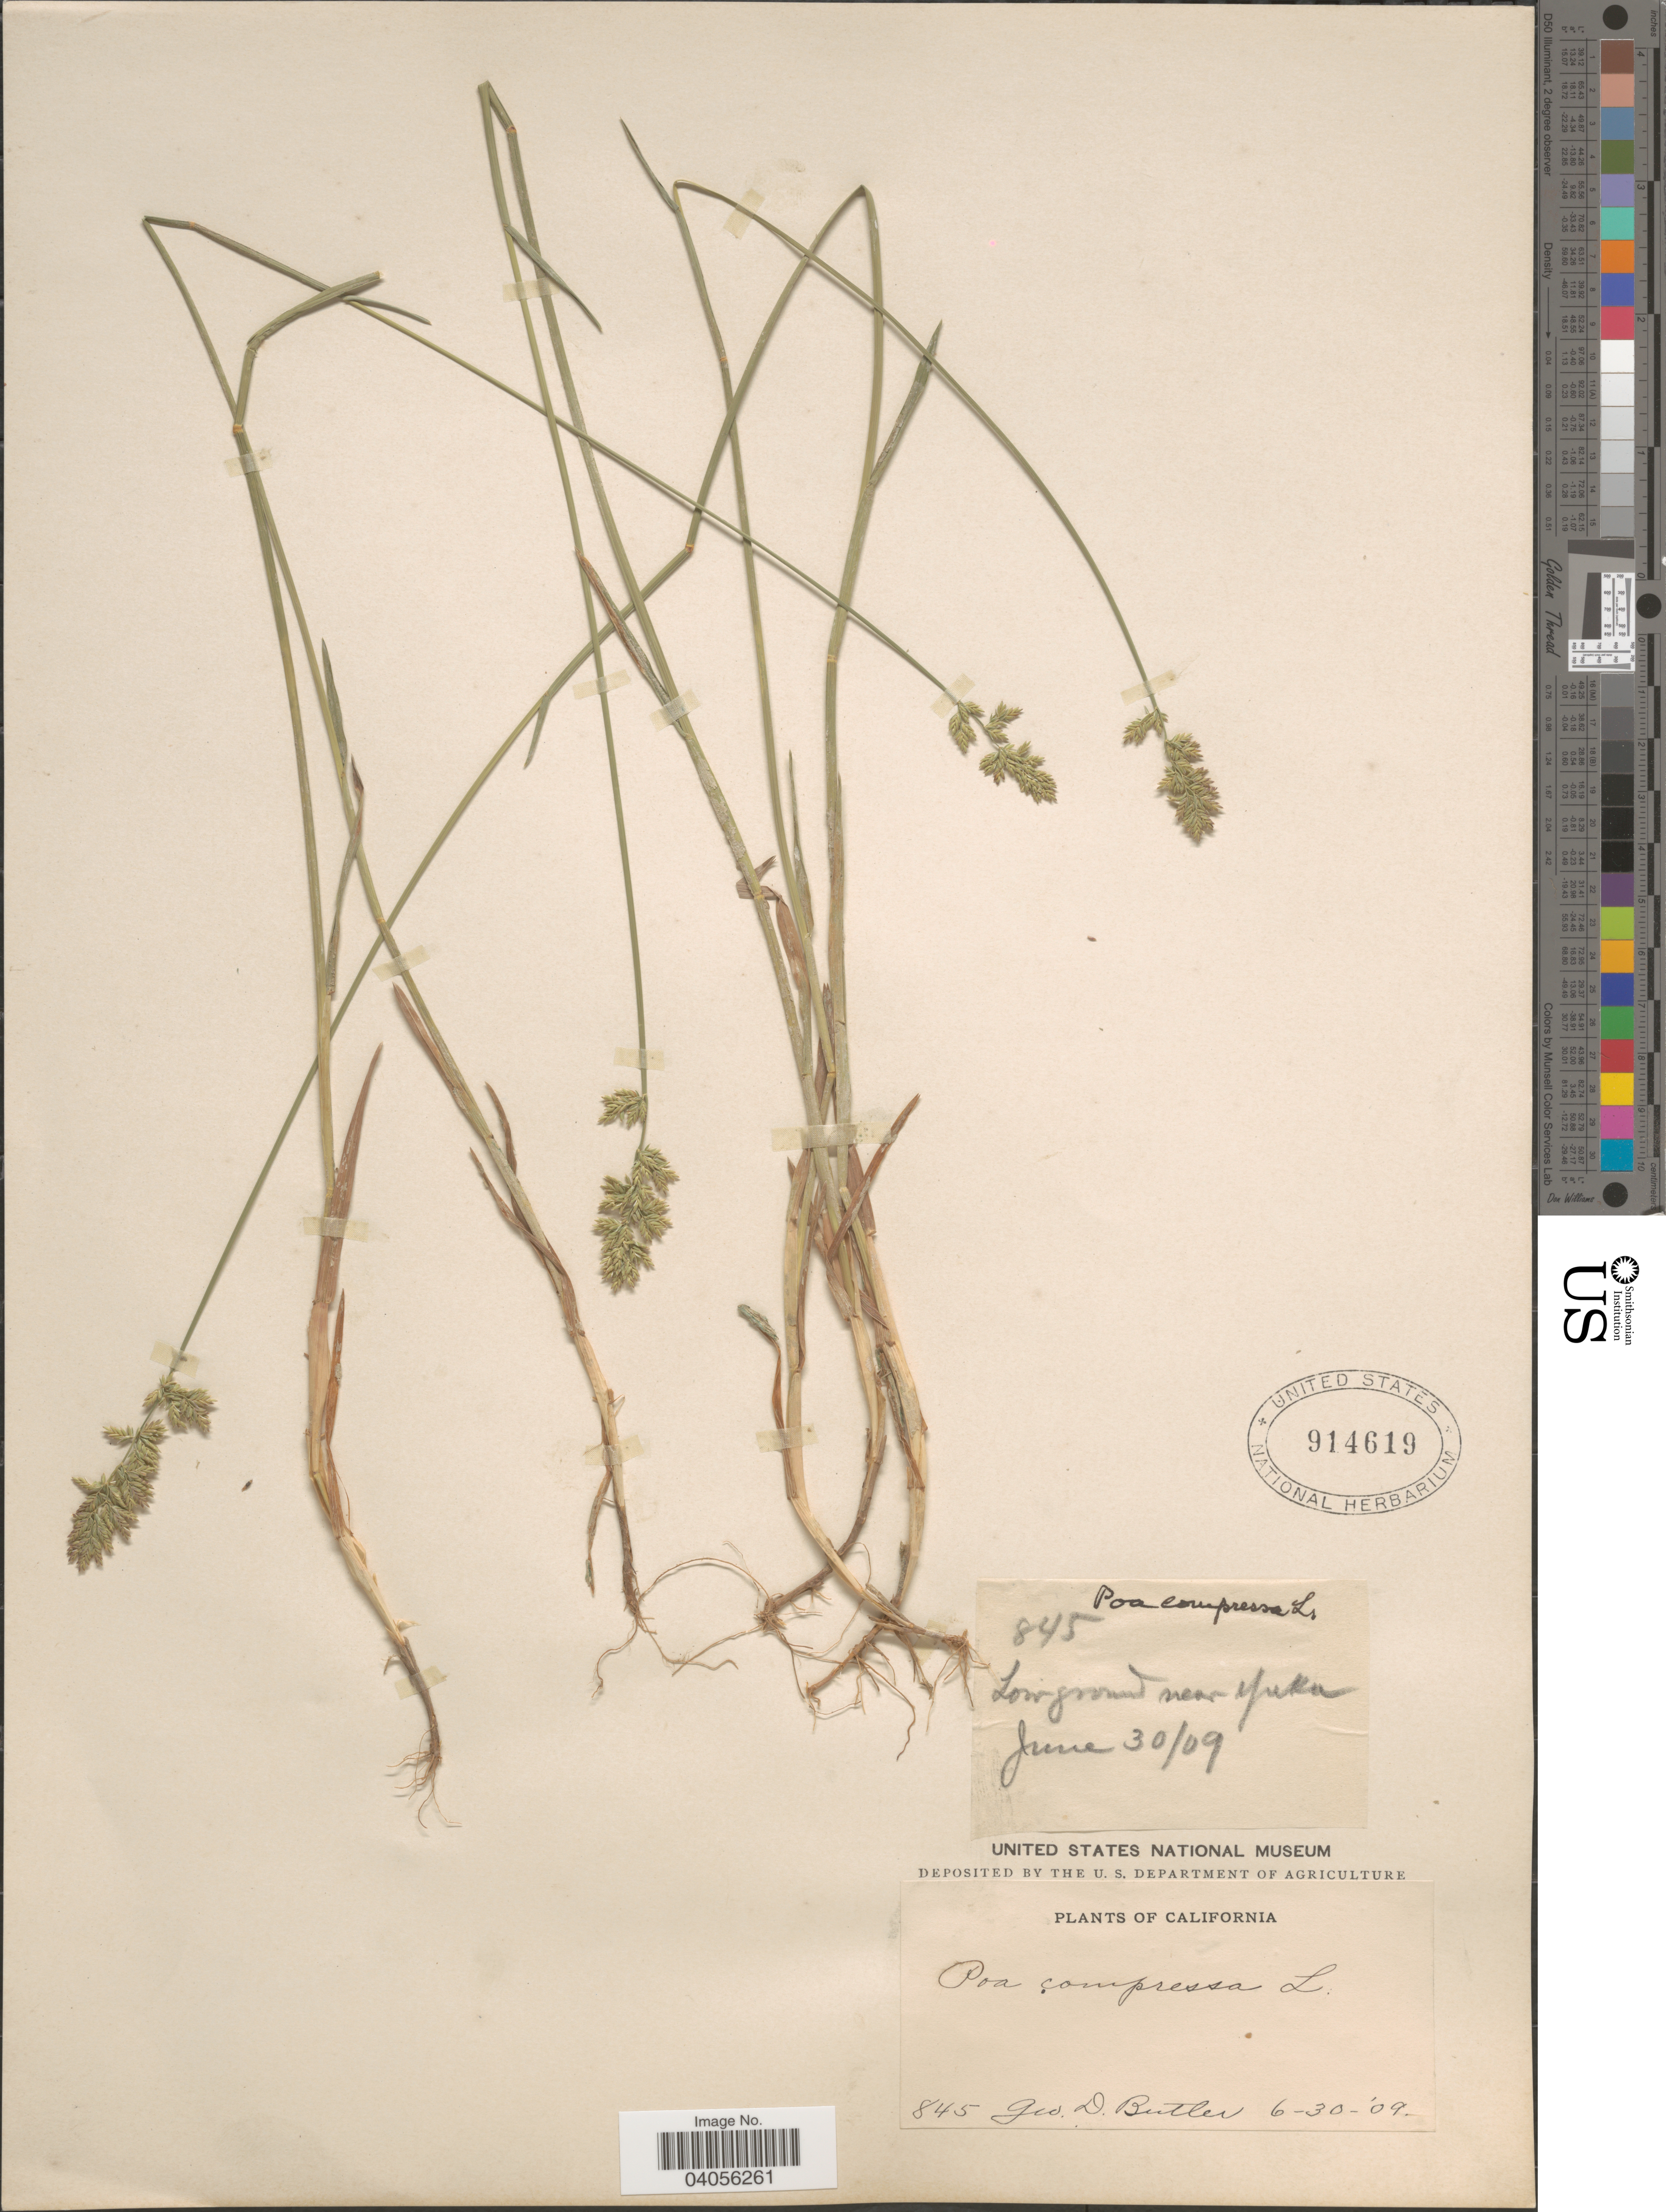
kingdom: Plantae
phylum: Tracheophyta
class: Liliopsida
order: Poales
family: Poaceae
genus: Poa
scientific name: Poa compressa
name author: L.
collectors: G. D. Butler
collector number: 845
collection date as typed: Transcribed d/m/y: 30/6/9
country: United States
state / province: California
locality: Low ground near Yukon.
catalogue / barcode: US 914619